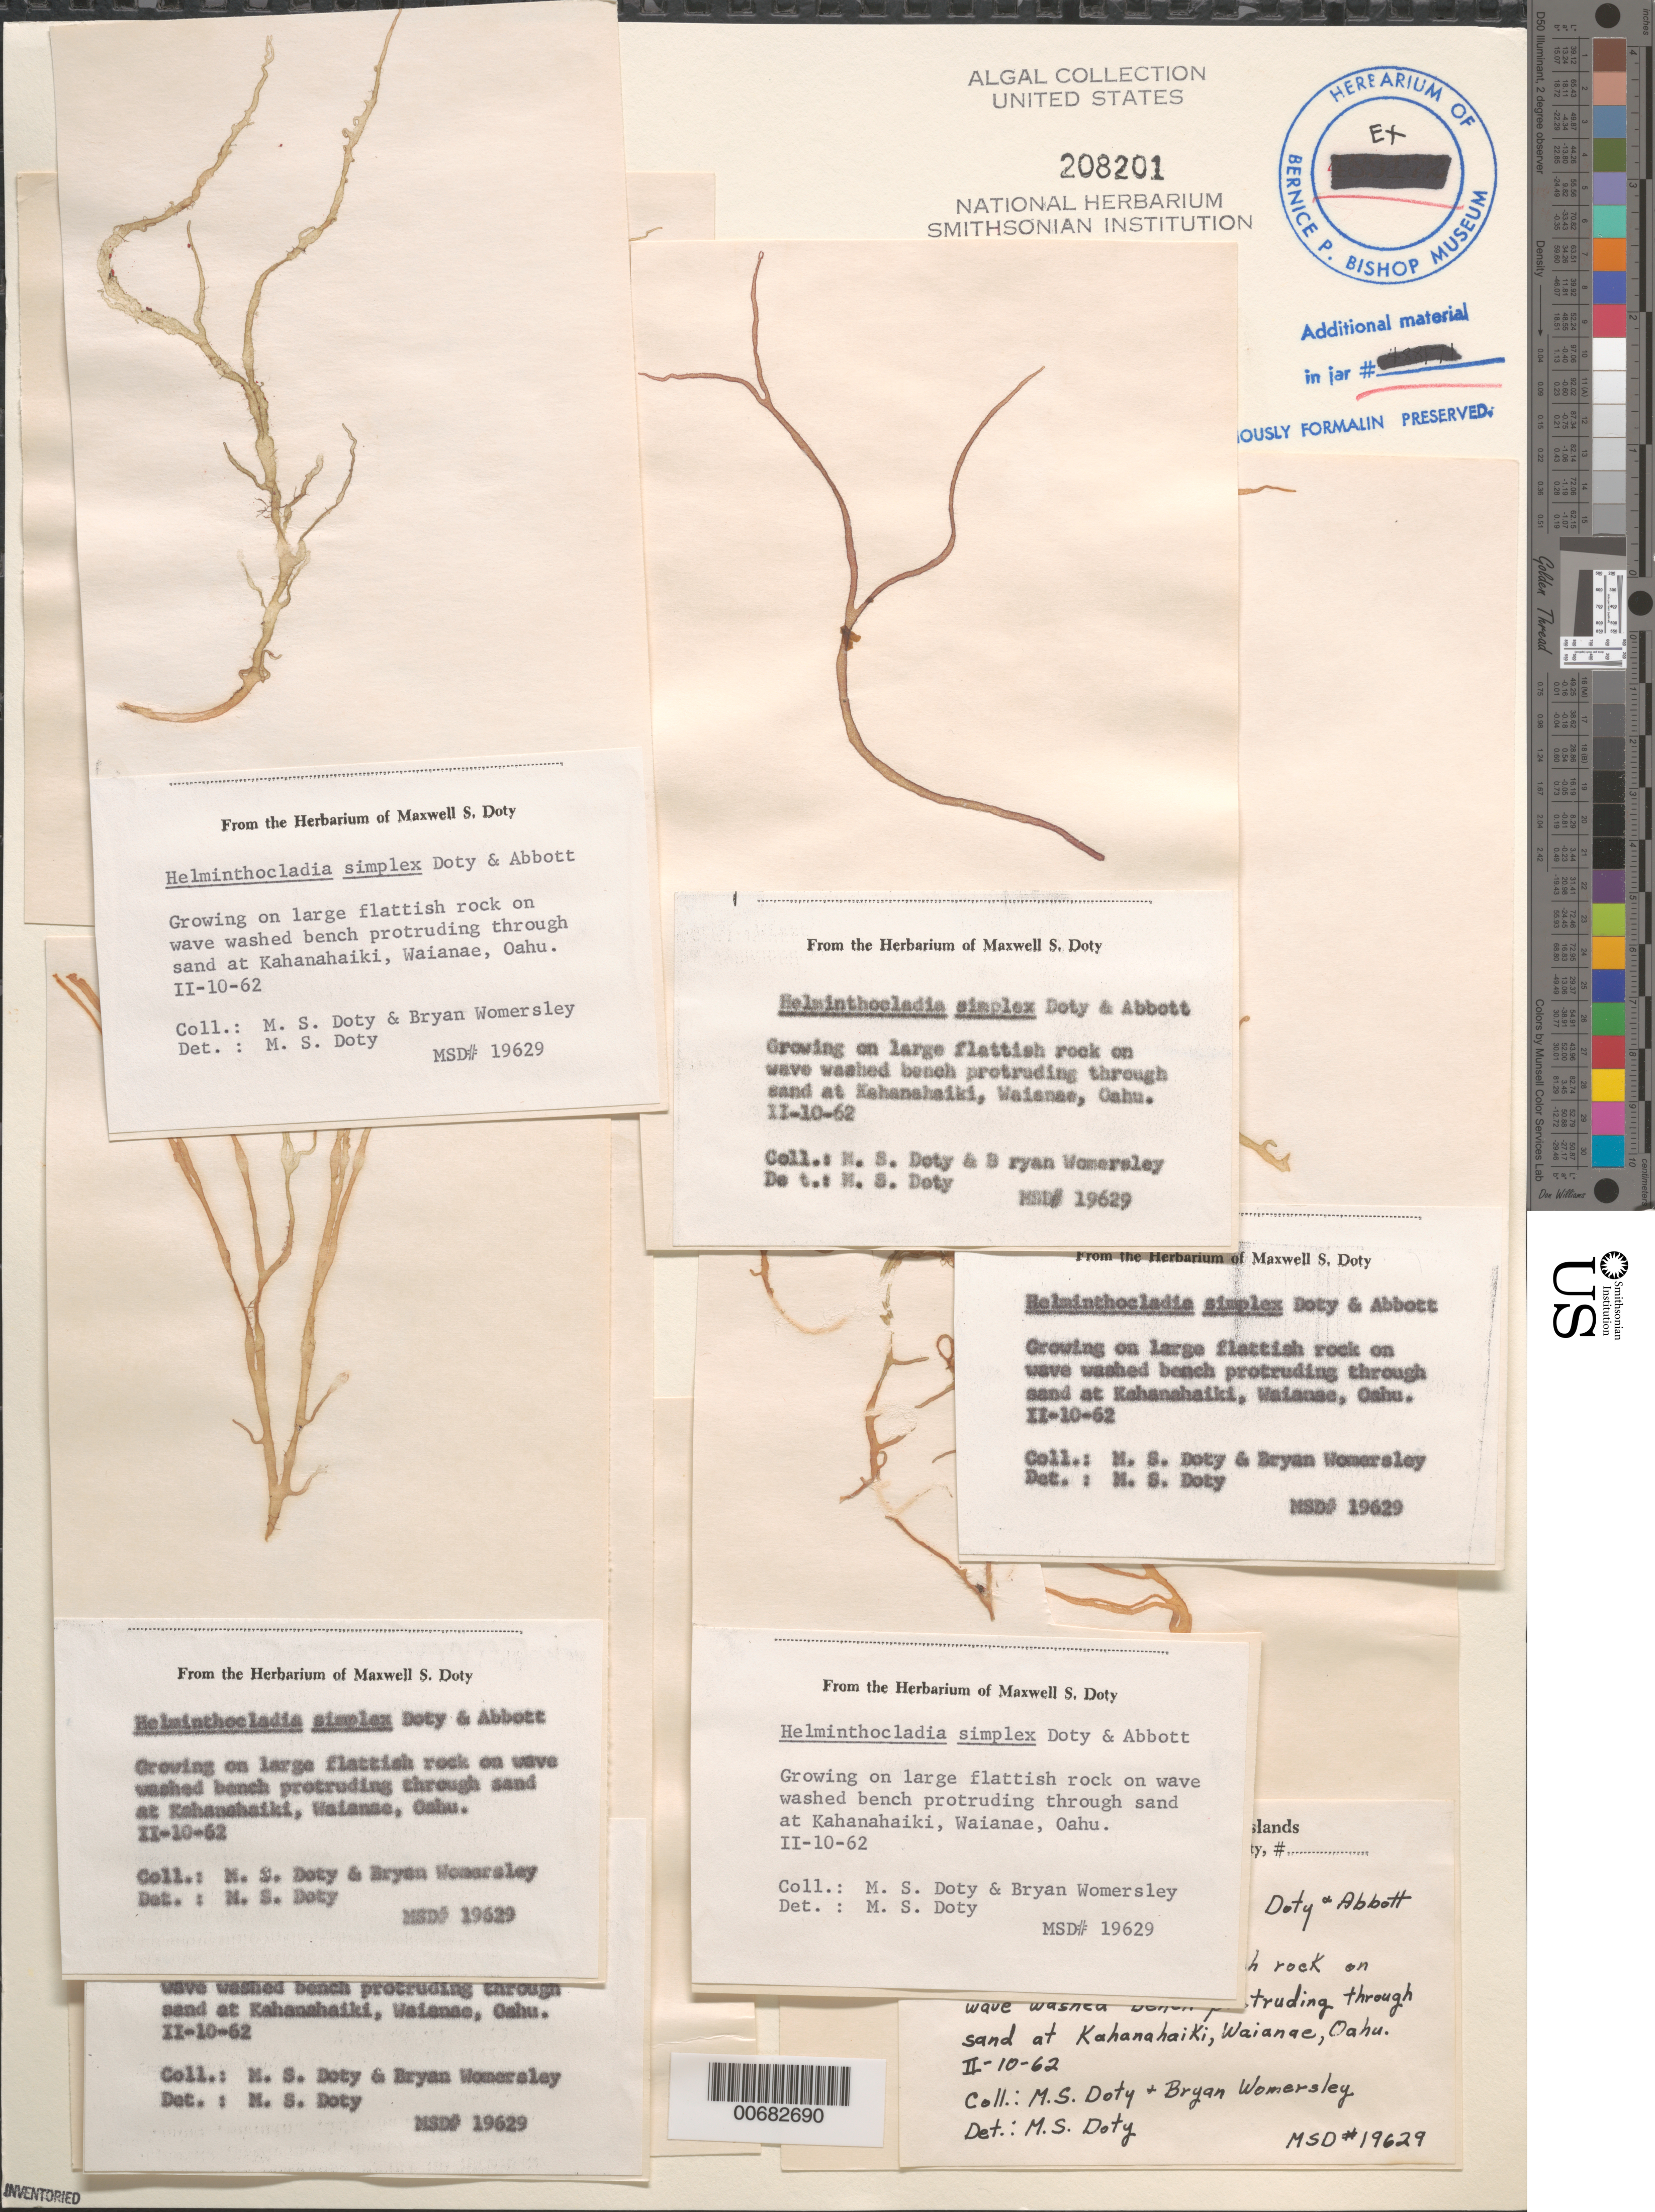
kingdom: Plantae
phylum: Rhodophyta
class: Florideophyceae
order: Nemaliales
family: Liagoraceae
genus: Helminthocladia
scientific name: Helminthocladia simplex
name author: Doty & I.A. Abbott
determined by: Doty, M. S.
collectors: M. S. Doty & H. B. S. Womersley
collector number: MSD 19629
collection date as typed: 10 Feb 1962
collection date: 1962-02-10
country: United States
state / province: Hawaii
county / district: Honolulu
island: Oahu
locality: Kahanahaiki, Waianae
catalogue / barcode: US 208201